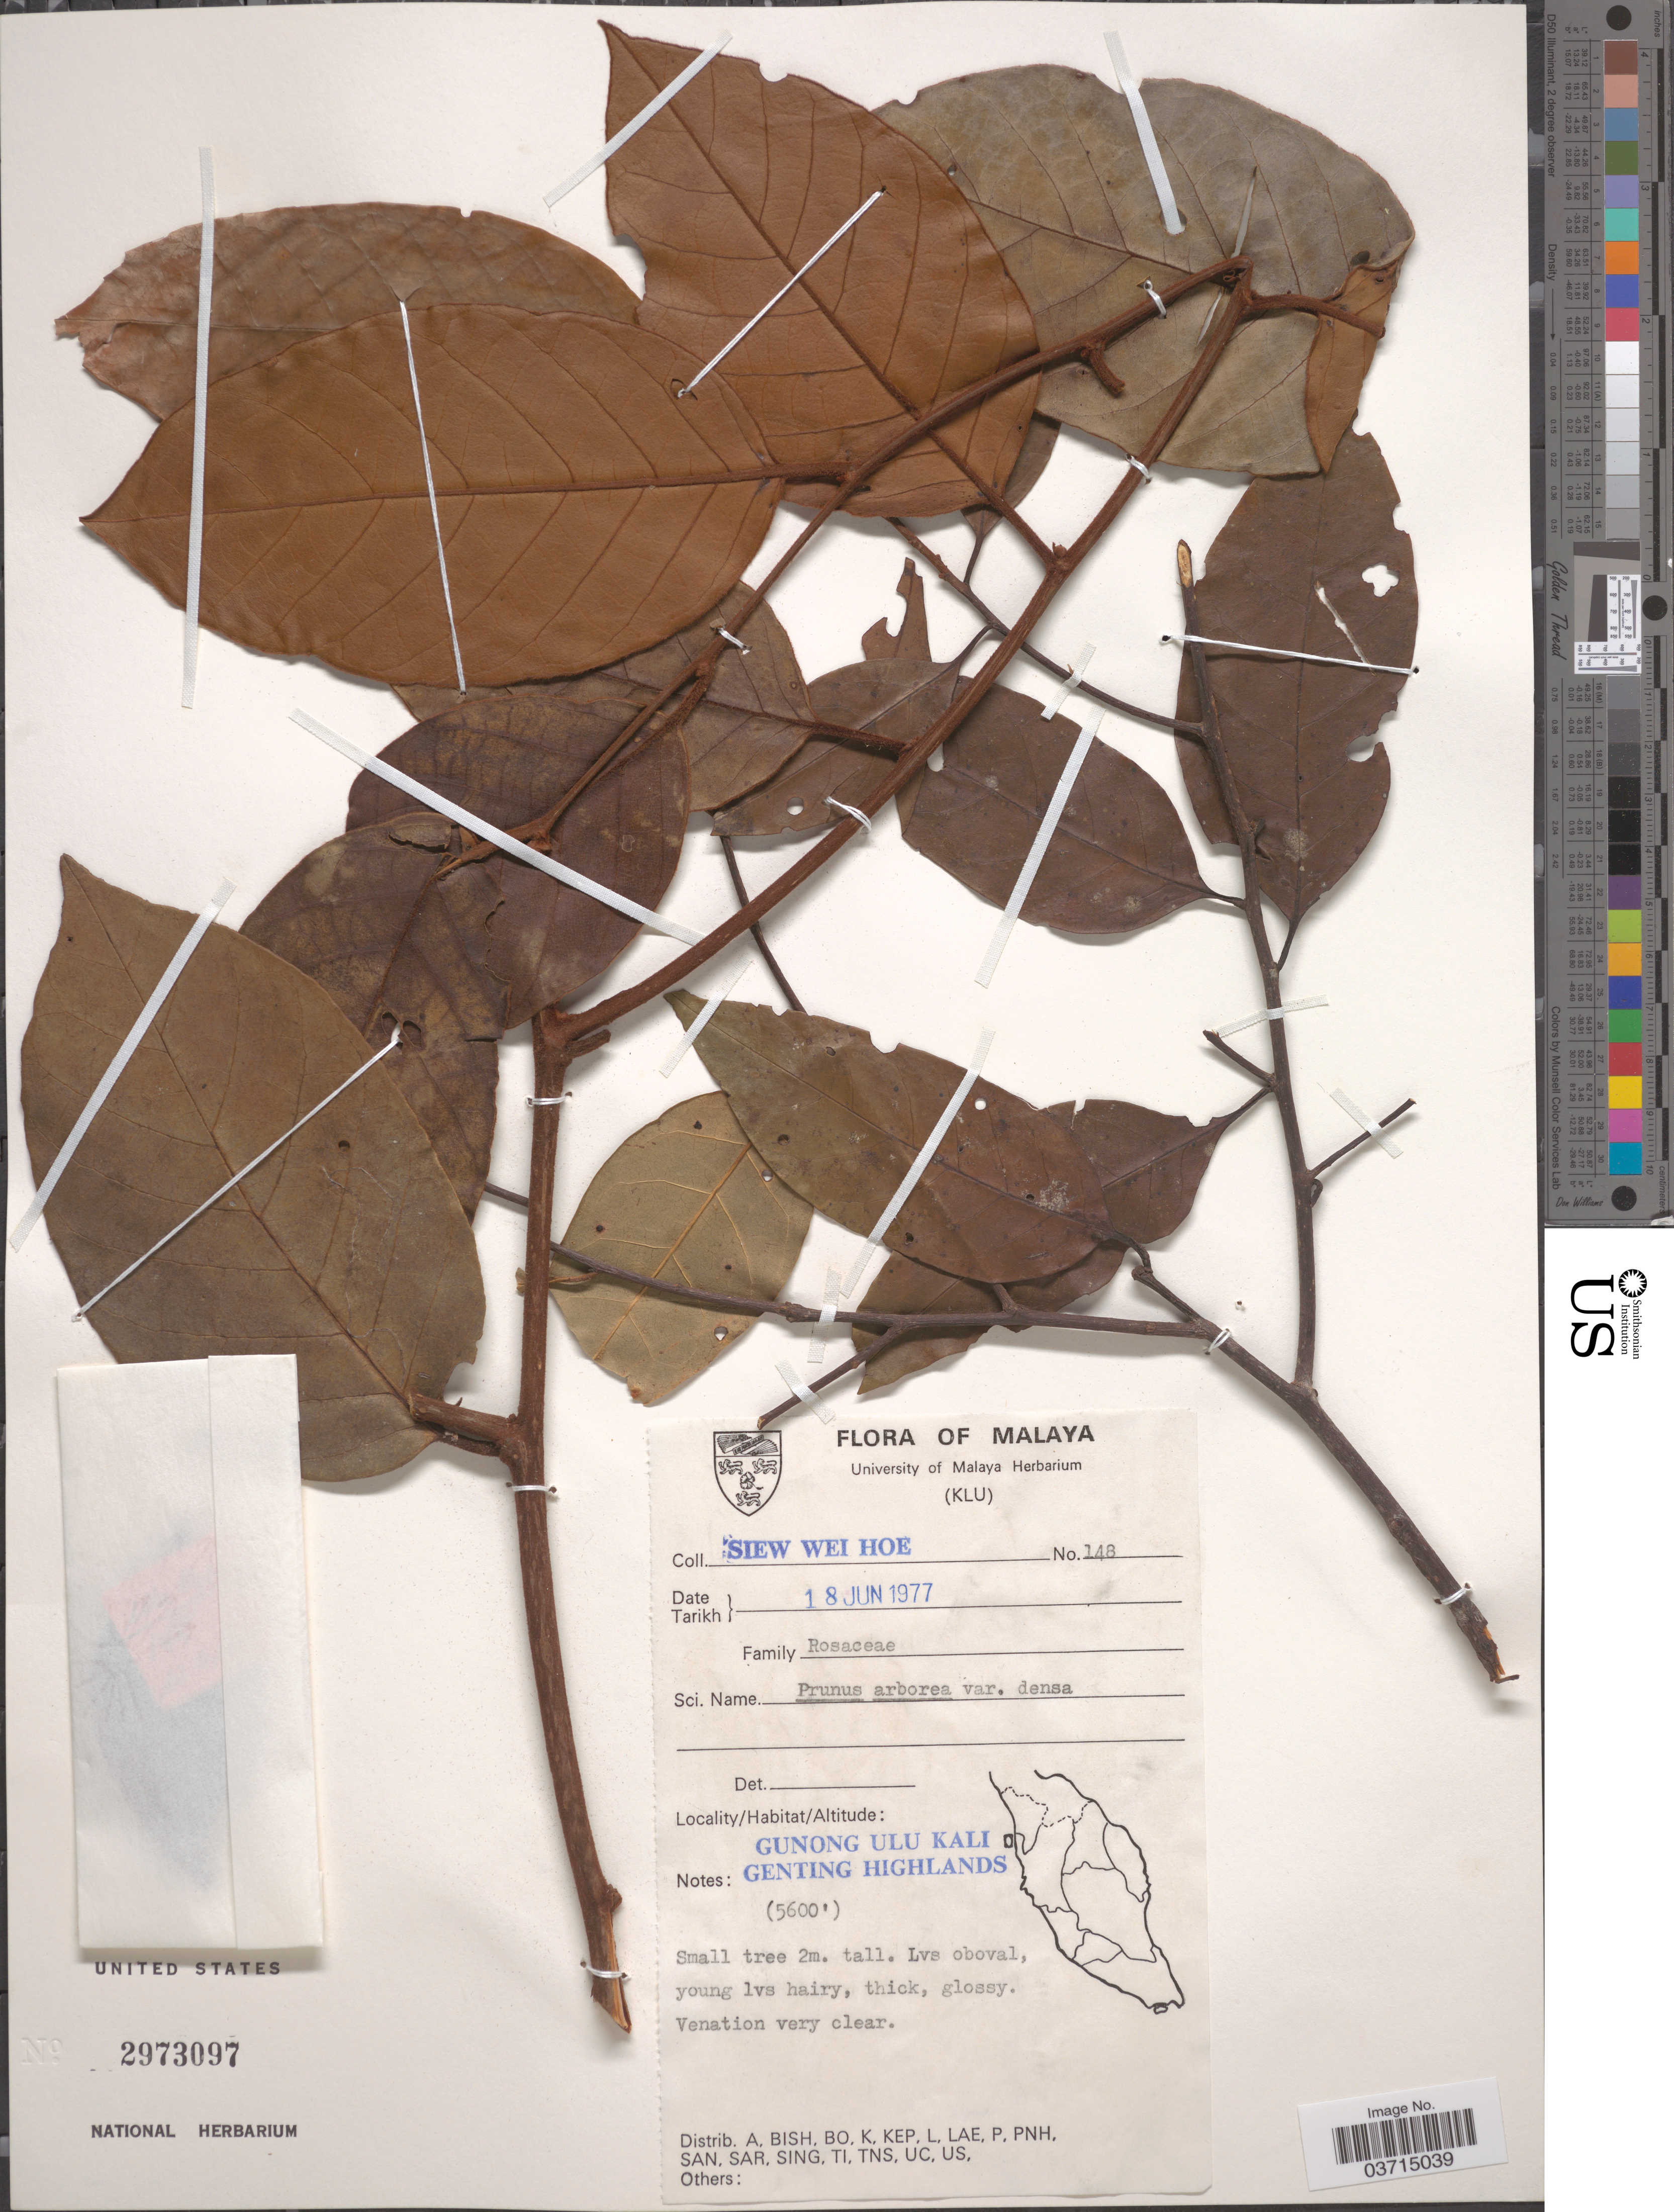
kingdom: Plantae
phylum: Tracheophyta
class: Magnoliopsida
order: Rosales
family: Rosaceae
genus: Prunus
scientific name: Prunus arborea var. densa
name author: (King) Kalkman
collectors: W. H. Siew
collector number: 148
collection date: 1977-06-18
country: Malaysia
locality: Malaya. Gunong Ulu Kali. Genting Highlands.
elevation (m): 1707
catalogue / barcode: US 2973097